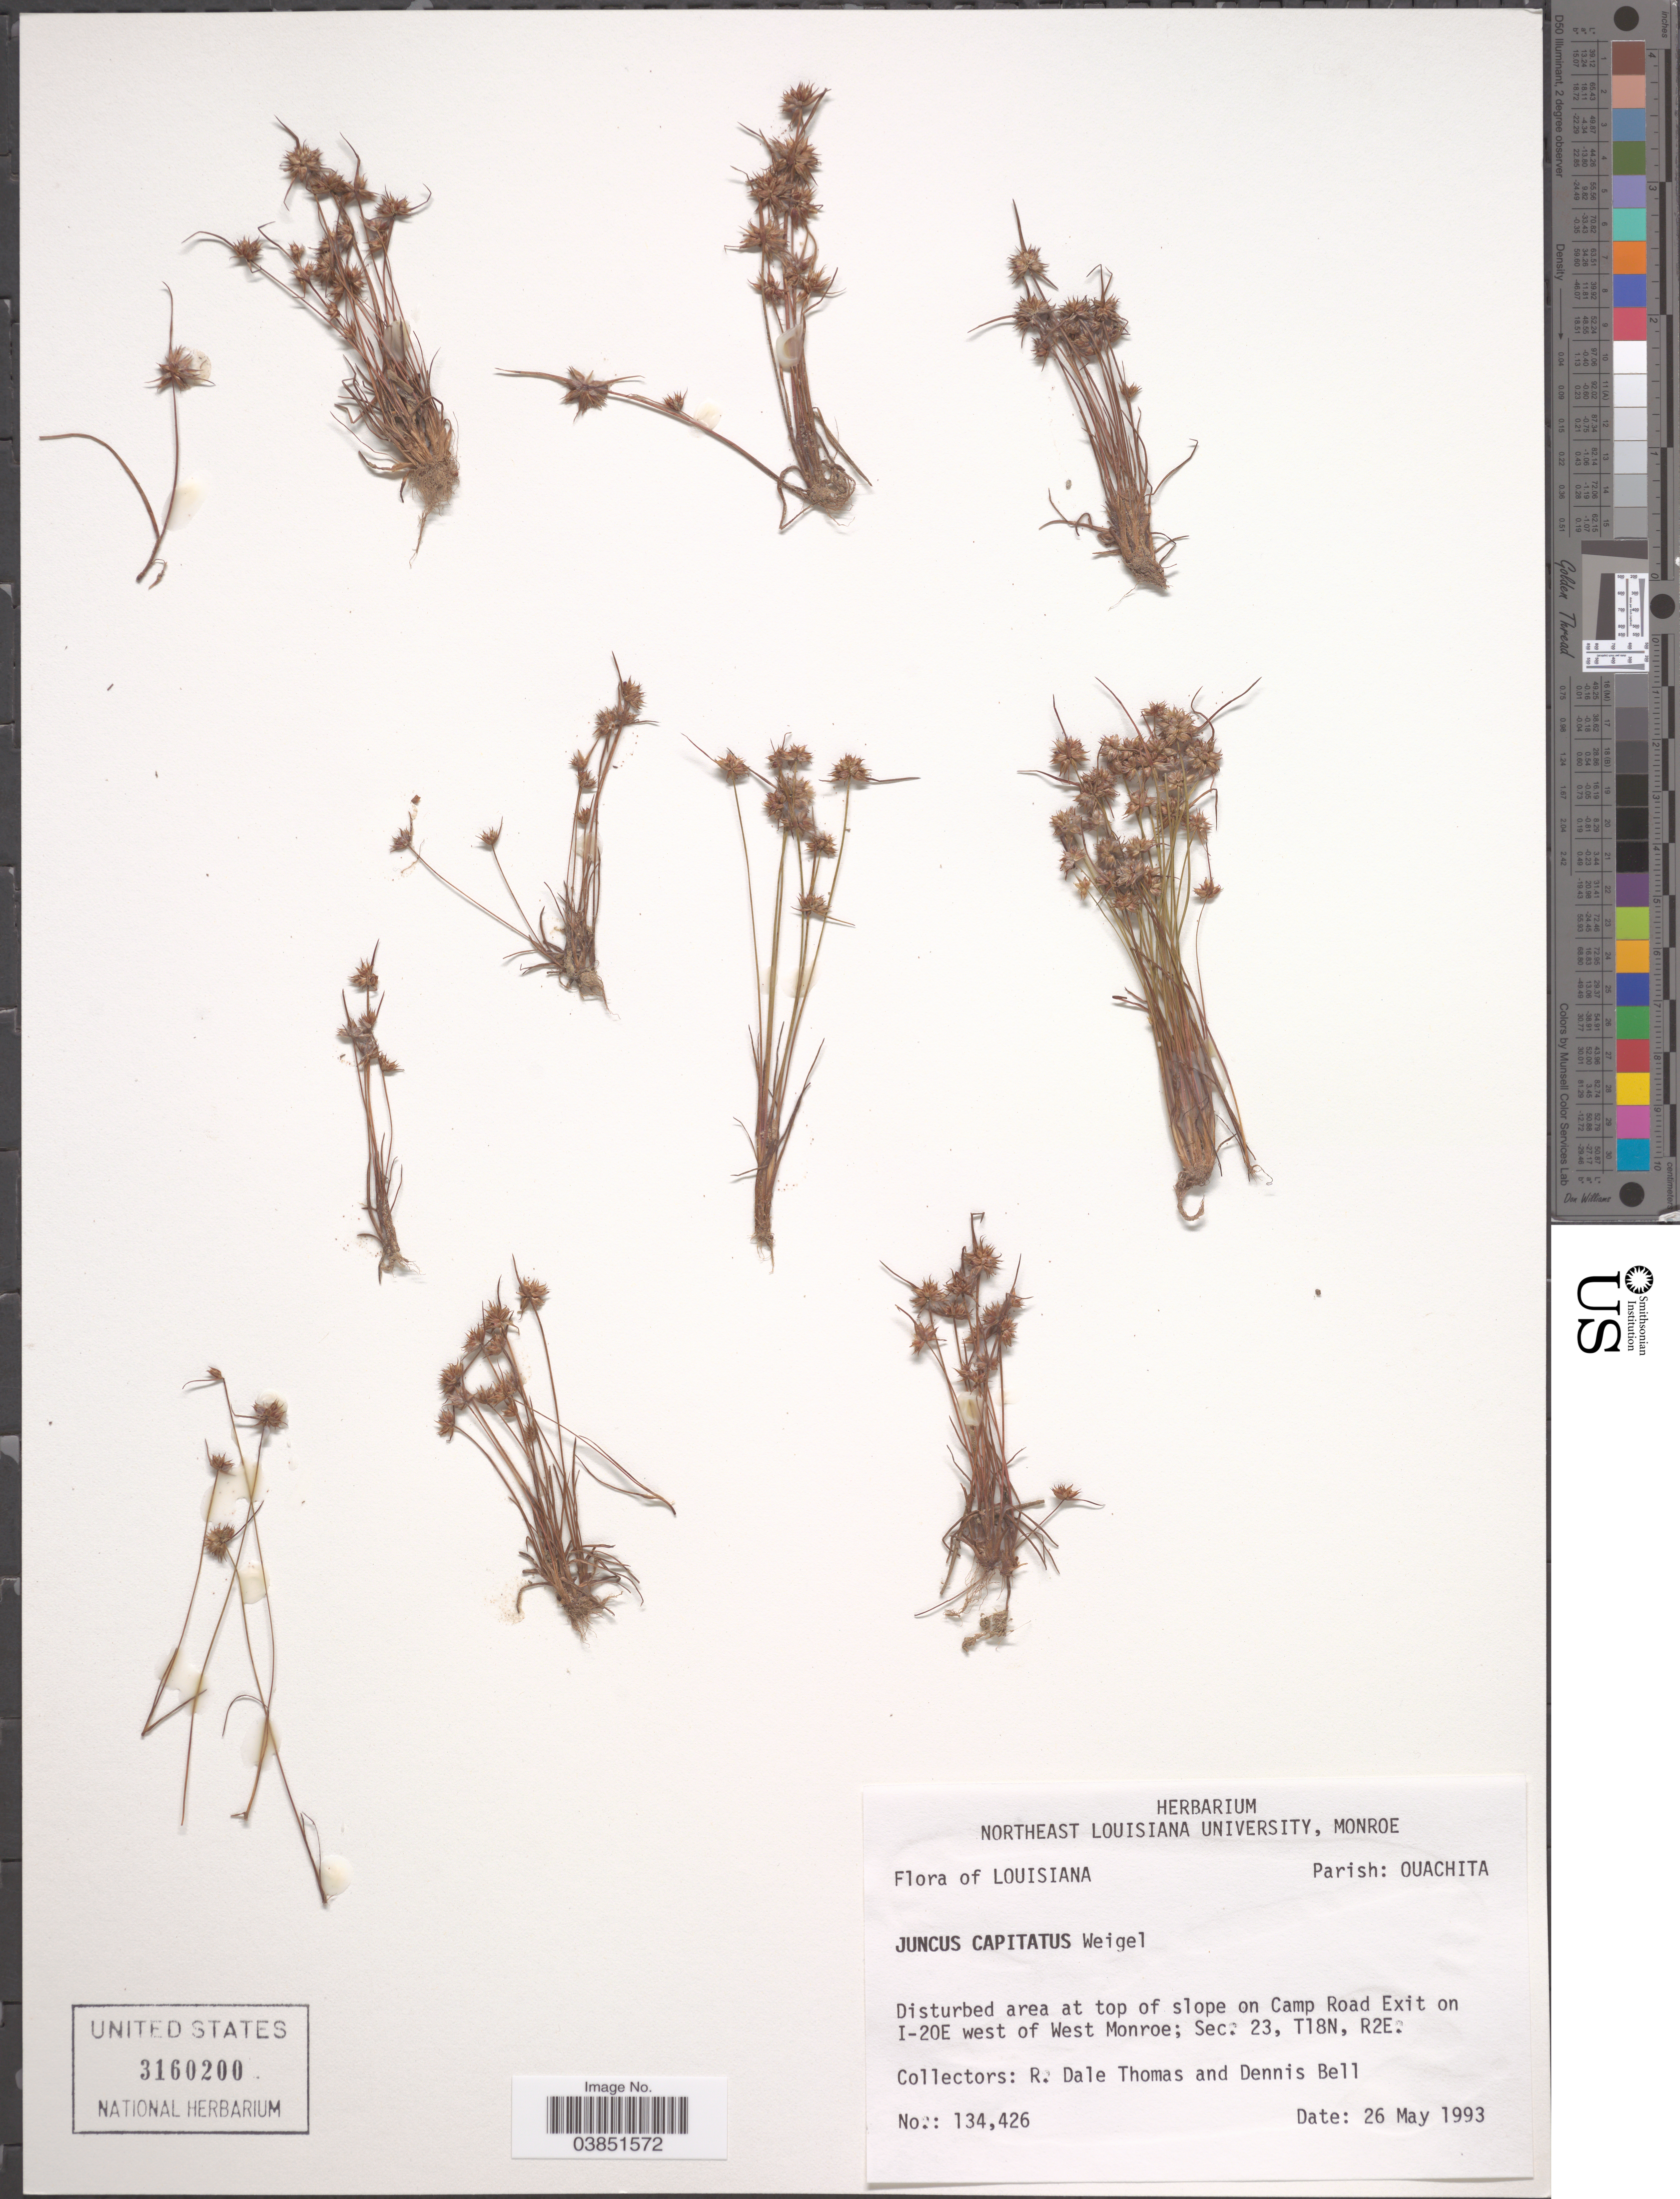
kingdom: Plantae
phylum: Tracheophyta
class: Liliopsida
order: Poales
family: Juncaceae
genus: Juncus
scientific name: Juncus capitatus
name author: Weigel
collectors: R. Thomas & D. A. Bell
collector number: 134426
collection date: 1993-05-26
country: United States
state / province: Louisiana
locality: Parish: Ouachita. At top of slope on Camp Road Exit on I-20E west of West Monroe; Sec. 23, T18N, R2E.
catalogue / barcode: US 3160200